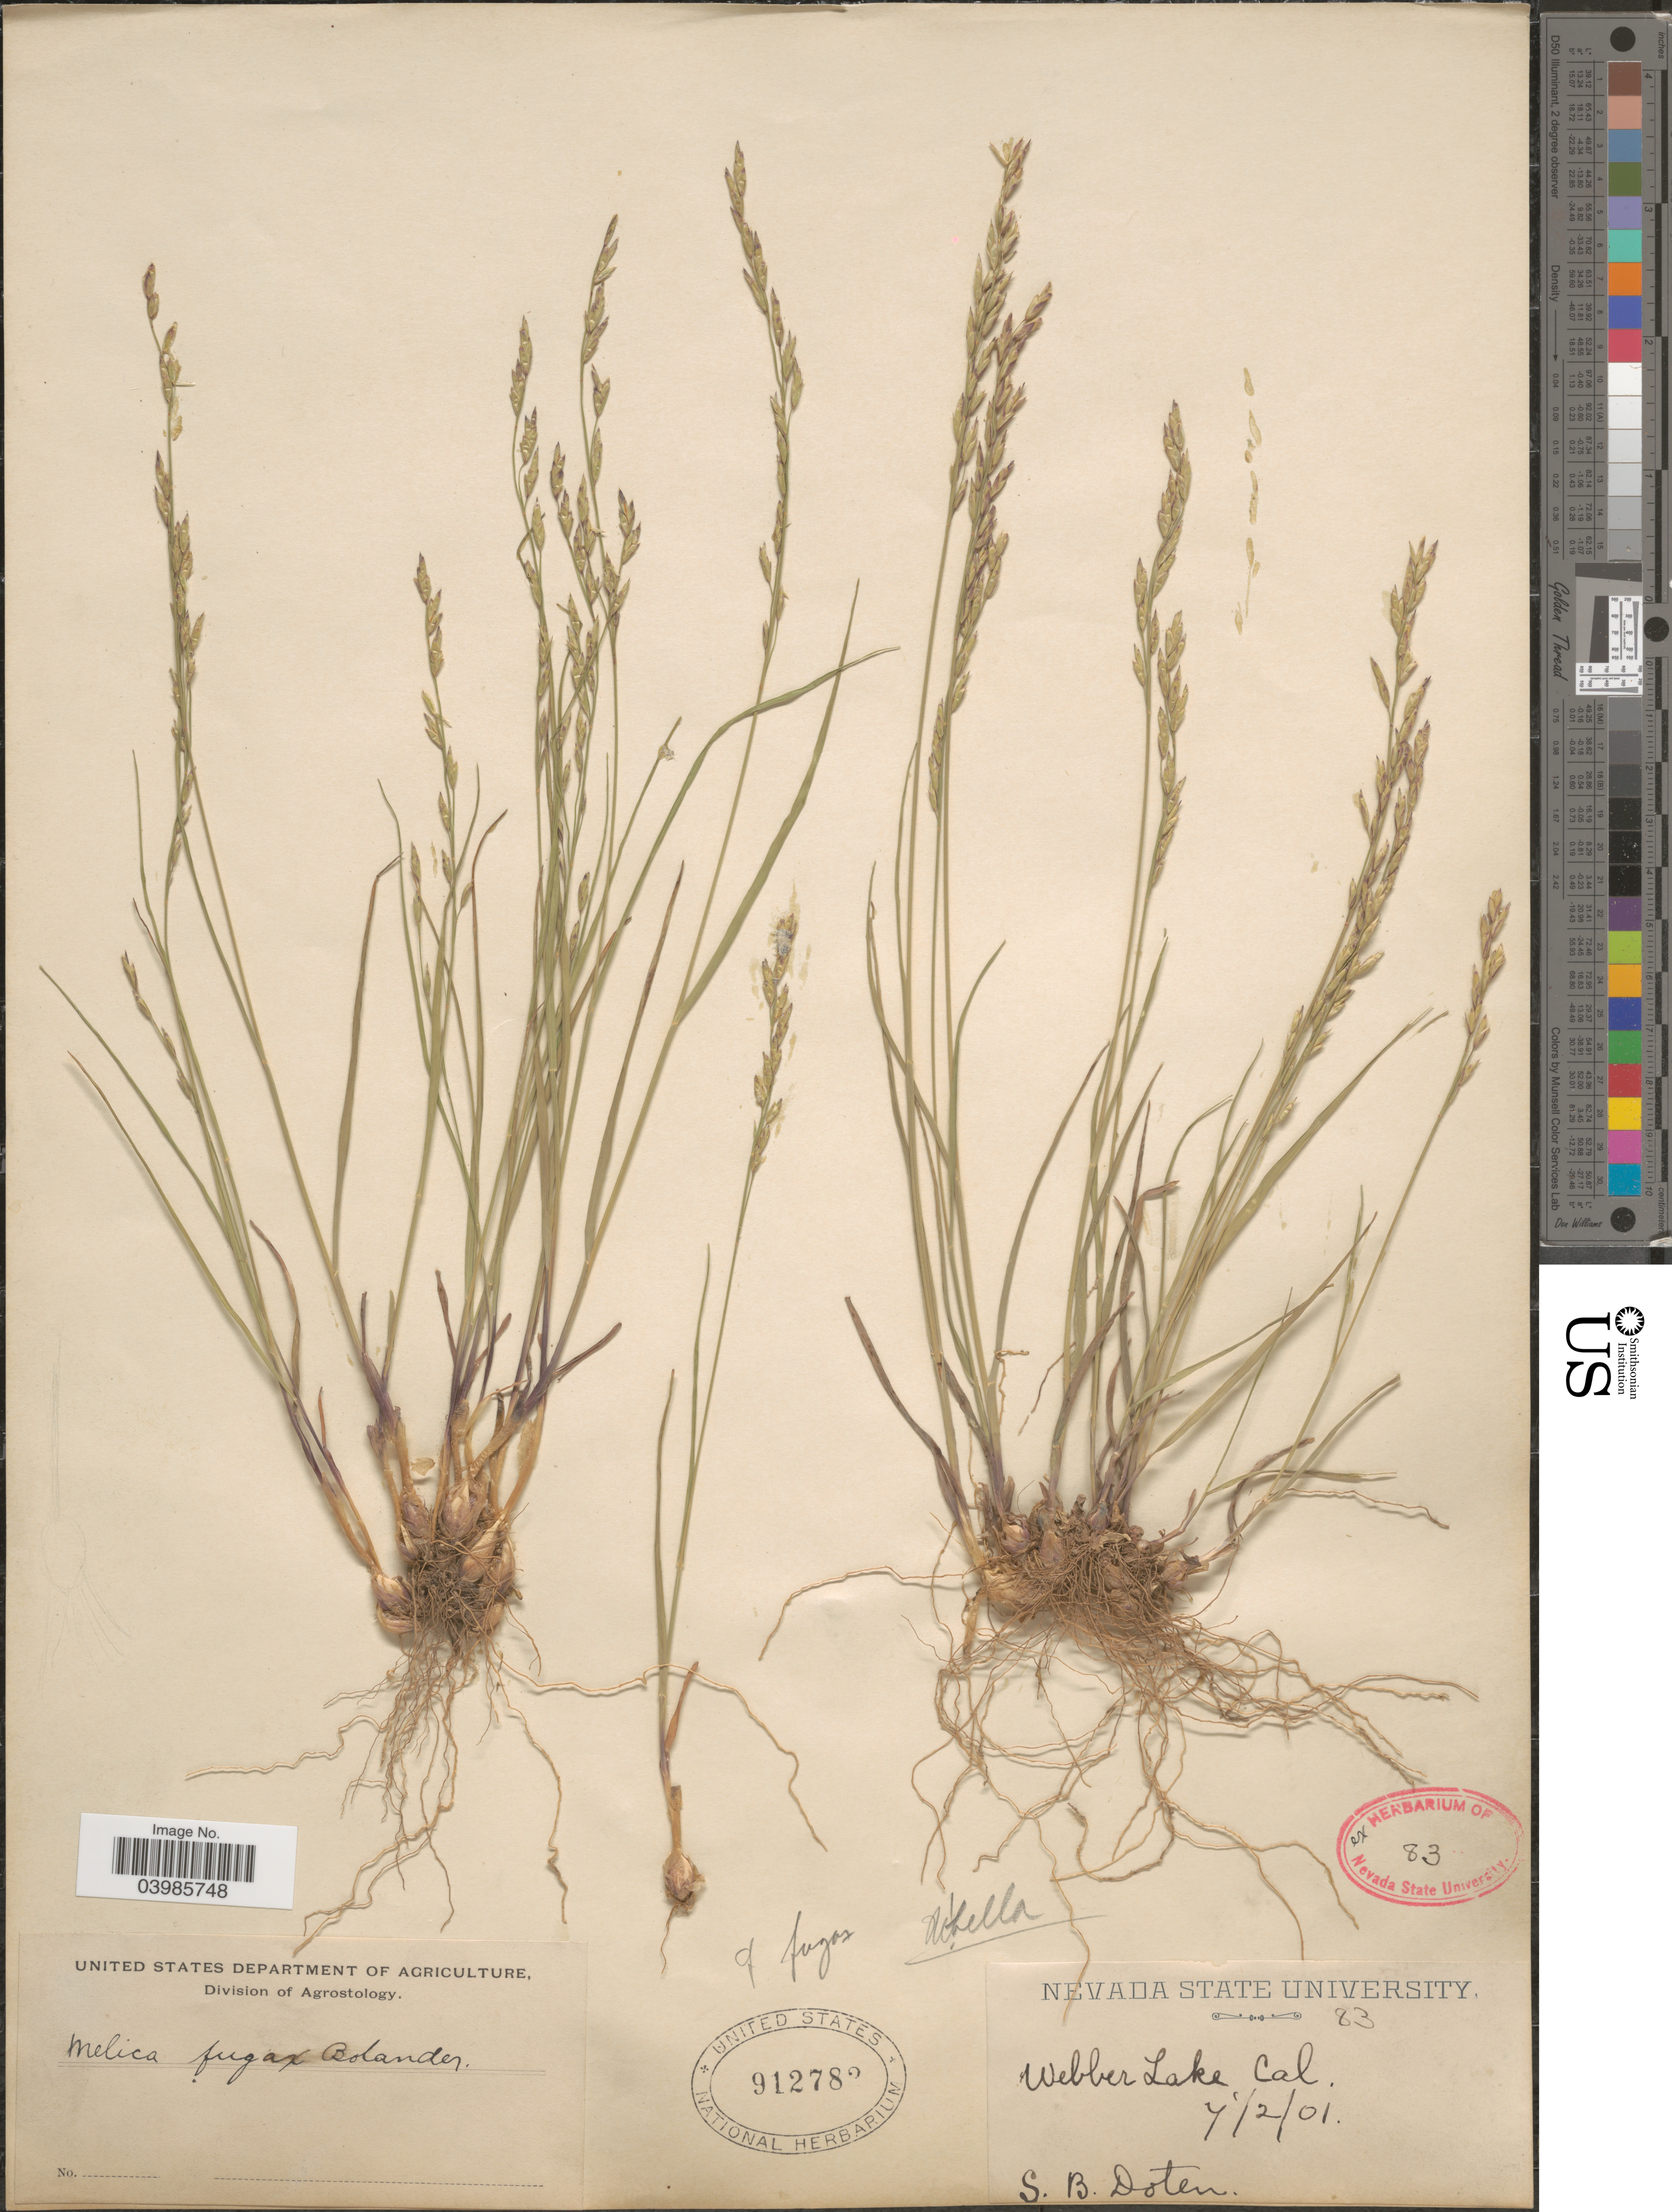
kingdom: Plantae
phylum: Tracheophyta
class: Liliopsida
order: Poales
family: Poaceae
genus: Melica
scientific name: Melica fugax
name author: Bol.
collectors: S. Doten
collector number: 83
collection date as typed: Transcribed d/m/y: 2/7/1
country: United States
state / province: California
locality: Webber Lake.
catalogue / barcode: US 912782